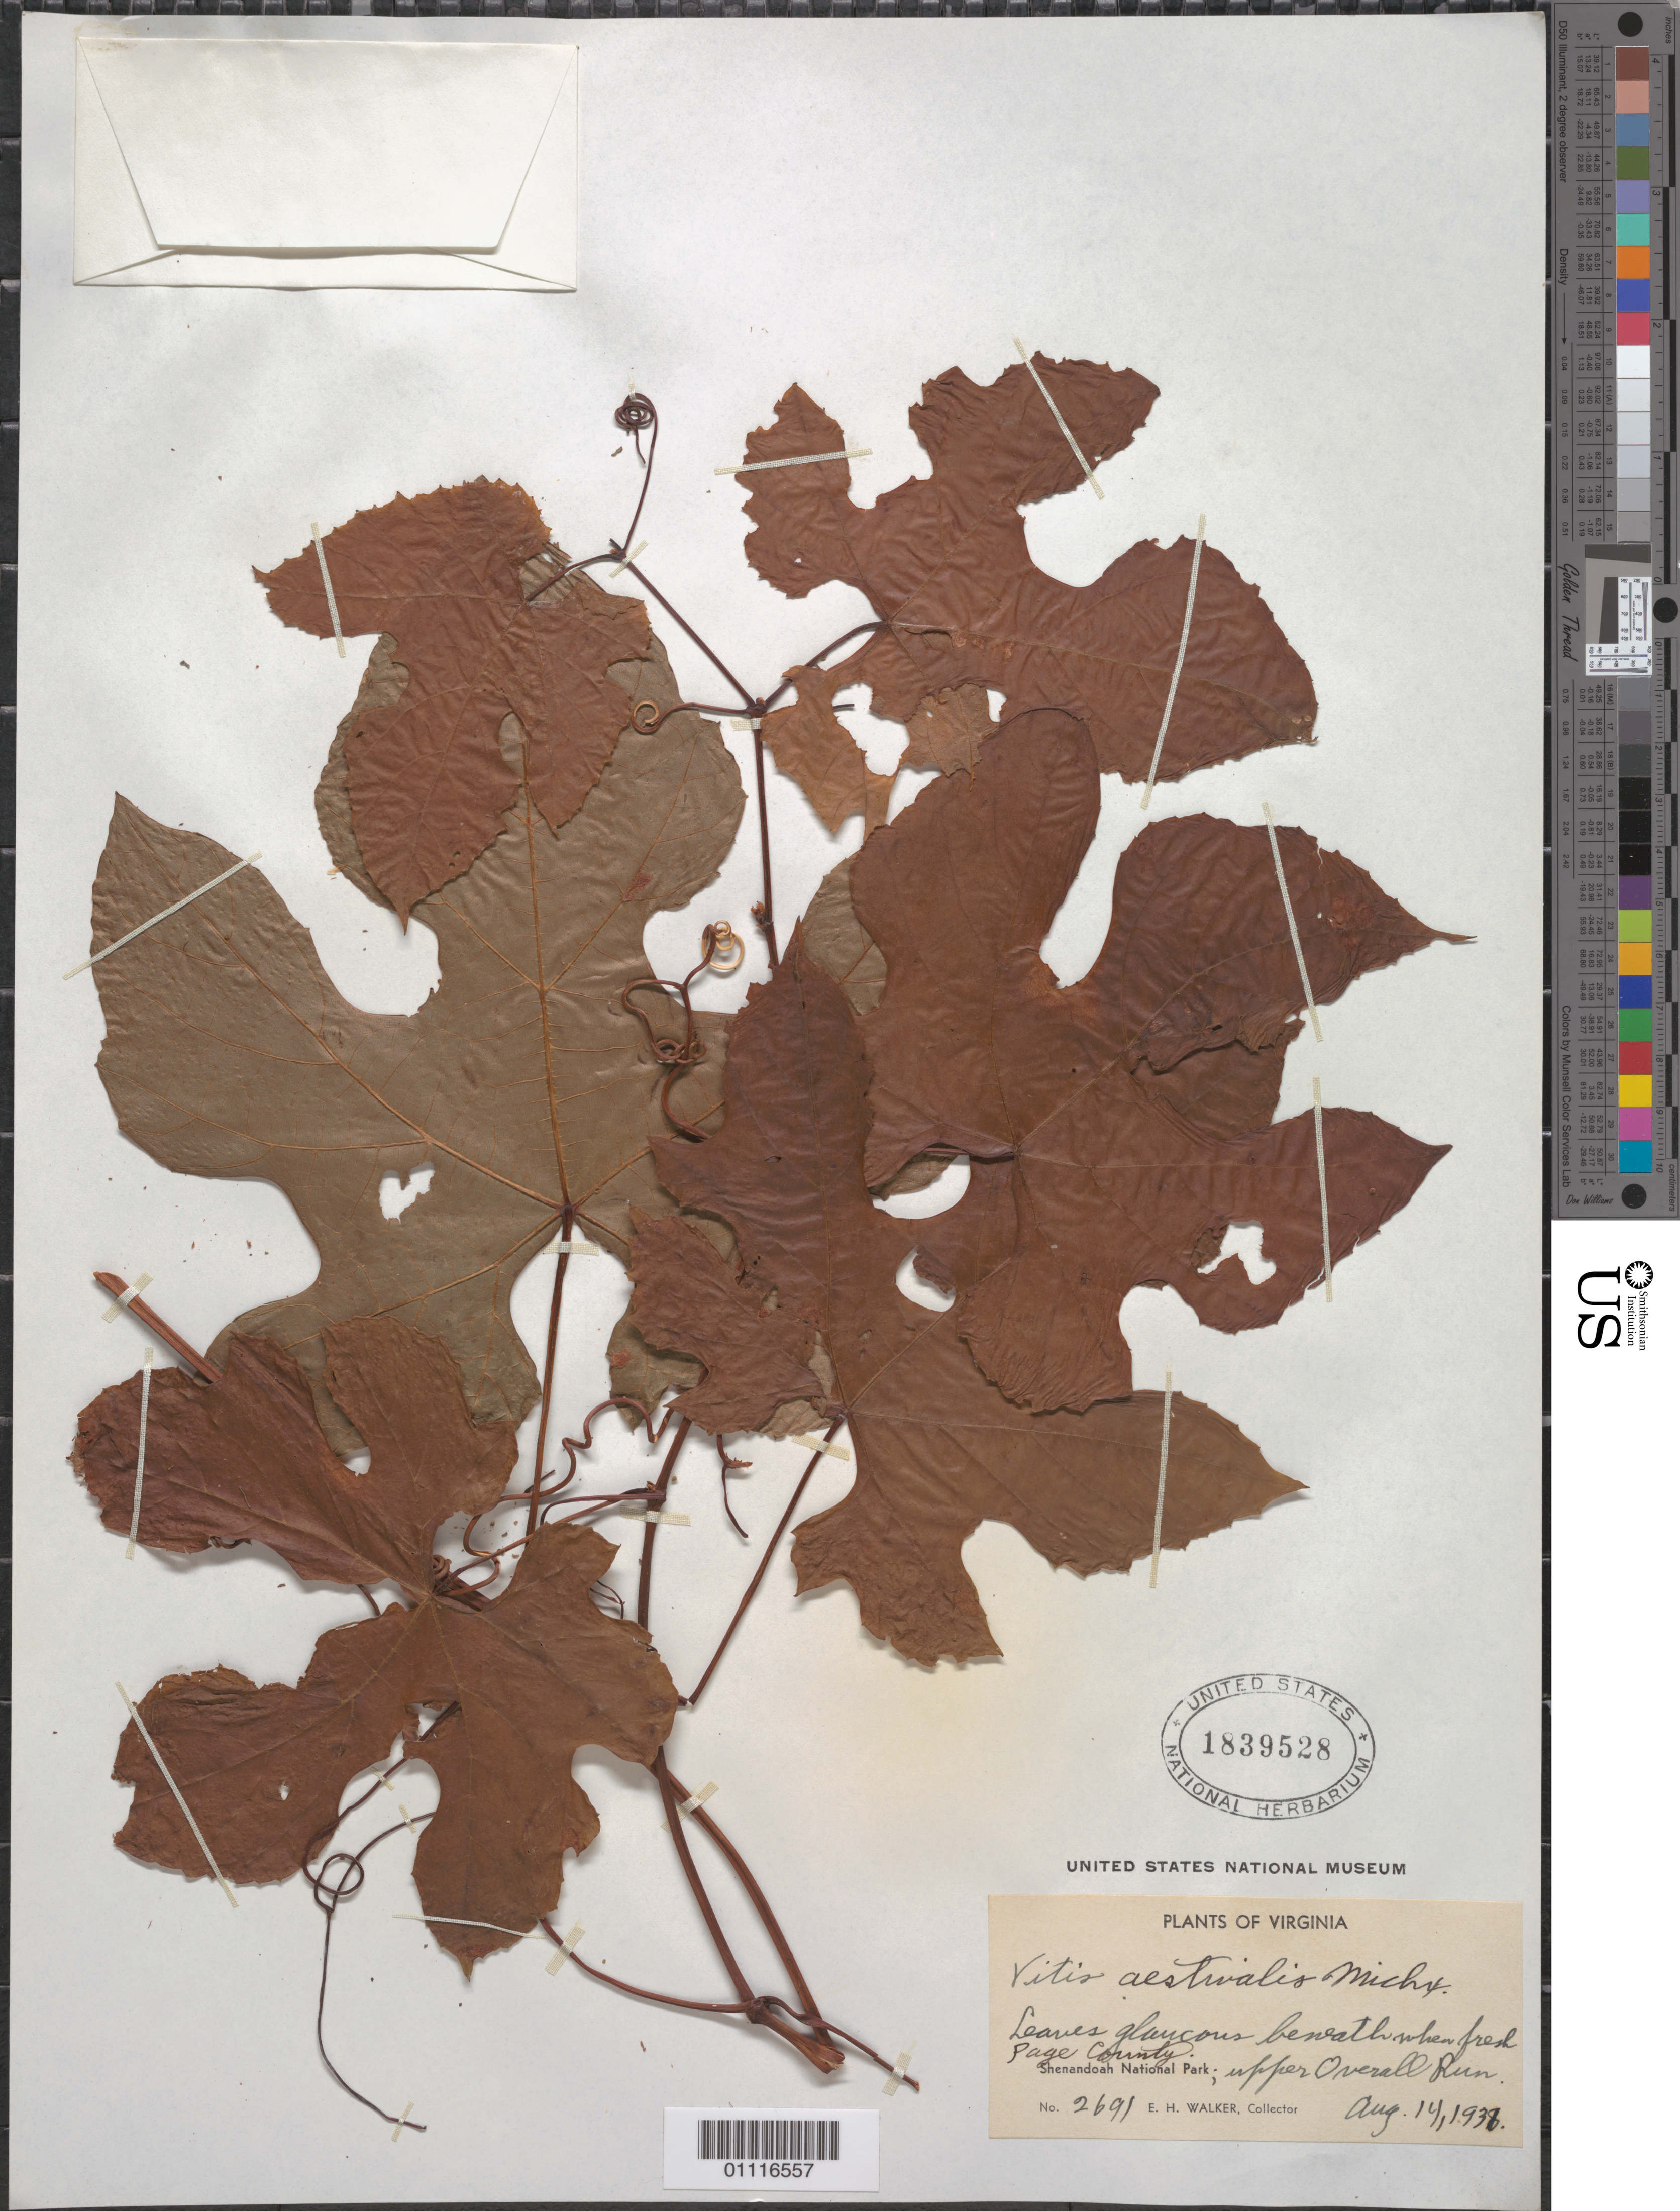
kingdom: Plantae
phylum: Tracheophyta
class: Magnoliopsida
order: Vitales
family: Vitaceae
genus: Vitis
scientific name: Vitis aestivalis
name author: Michx.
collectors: E. H. Walker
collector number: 2691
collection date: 1938-08-14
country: United States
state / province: Virginia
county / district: Page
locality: Shenandoah National Park, upper Overall Run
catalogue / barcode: US 1839528